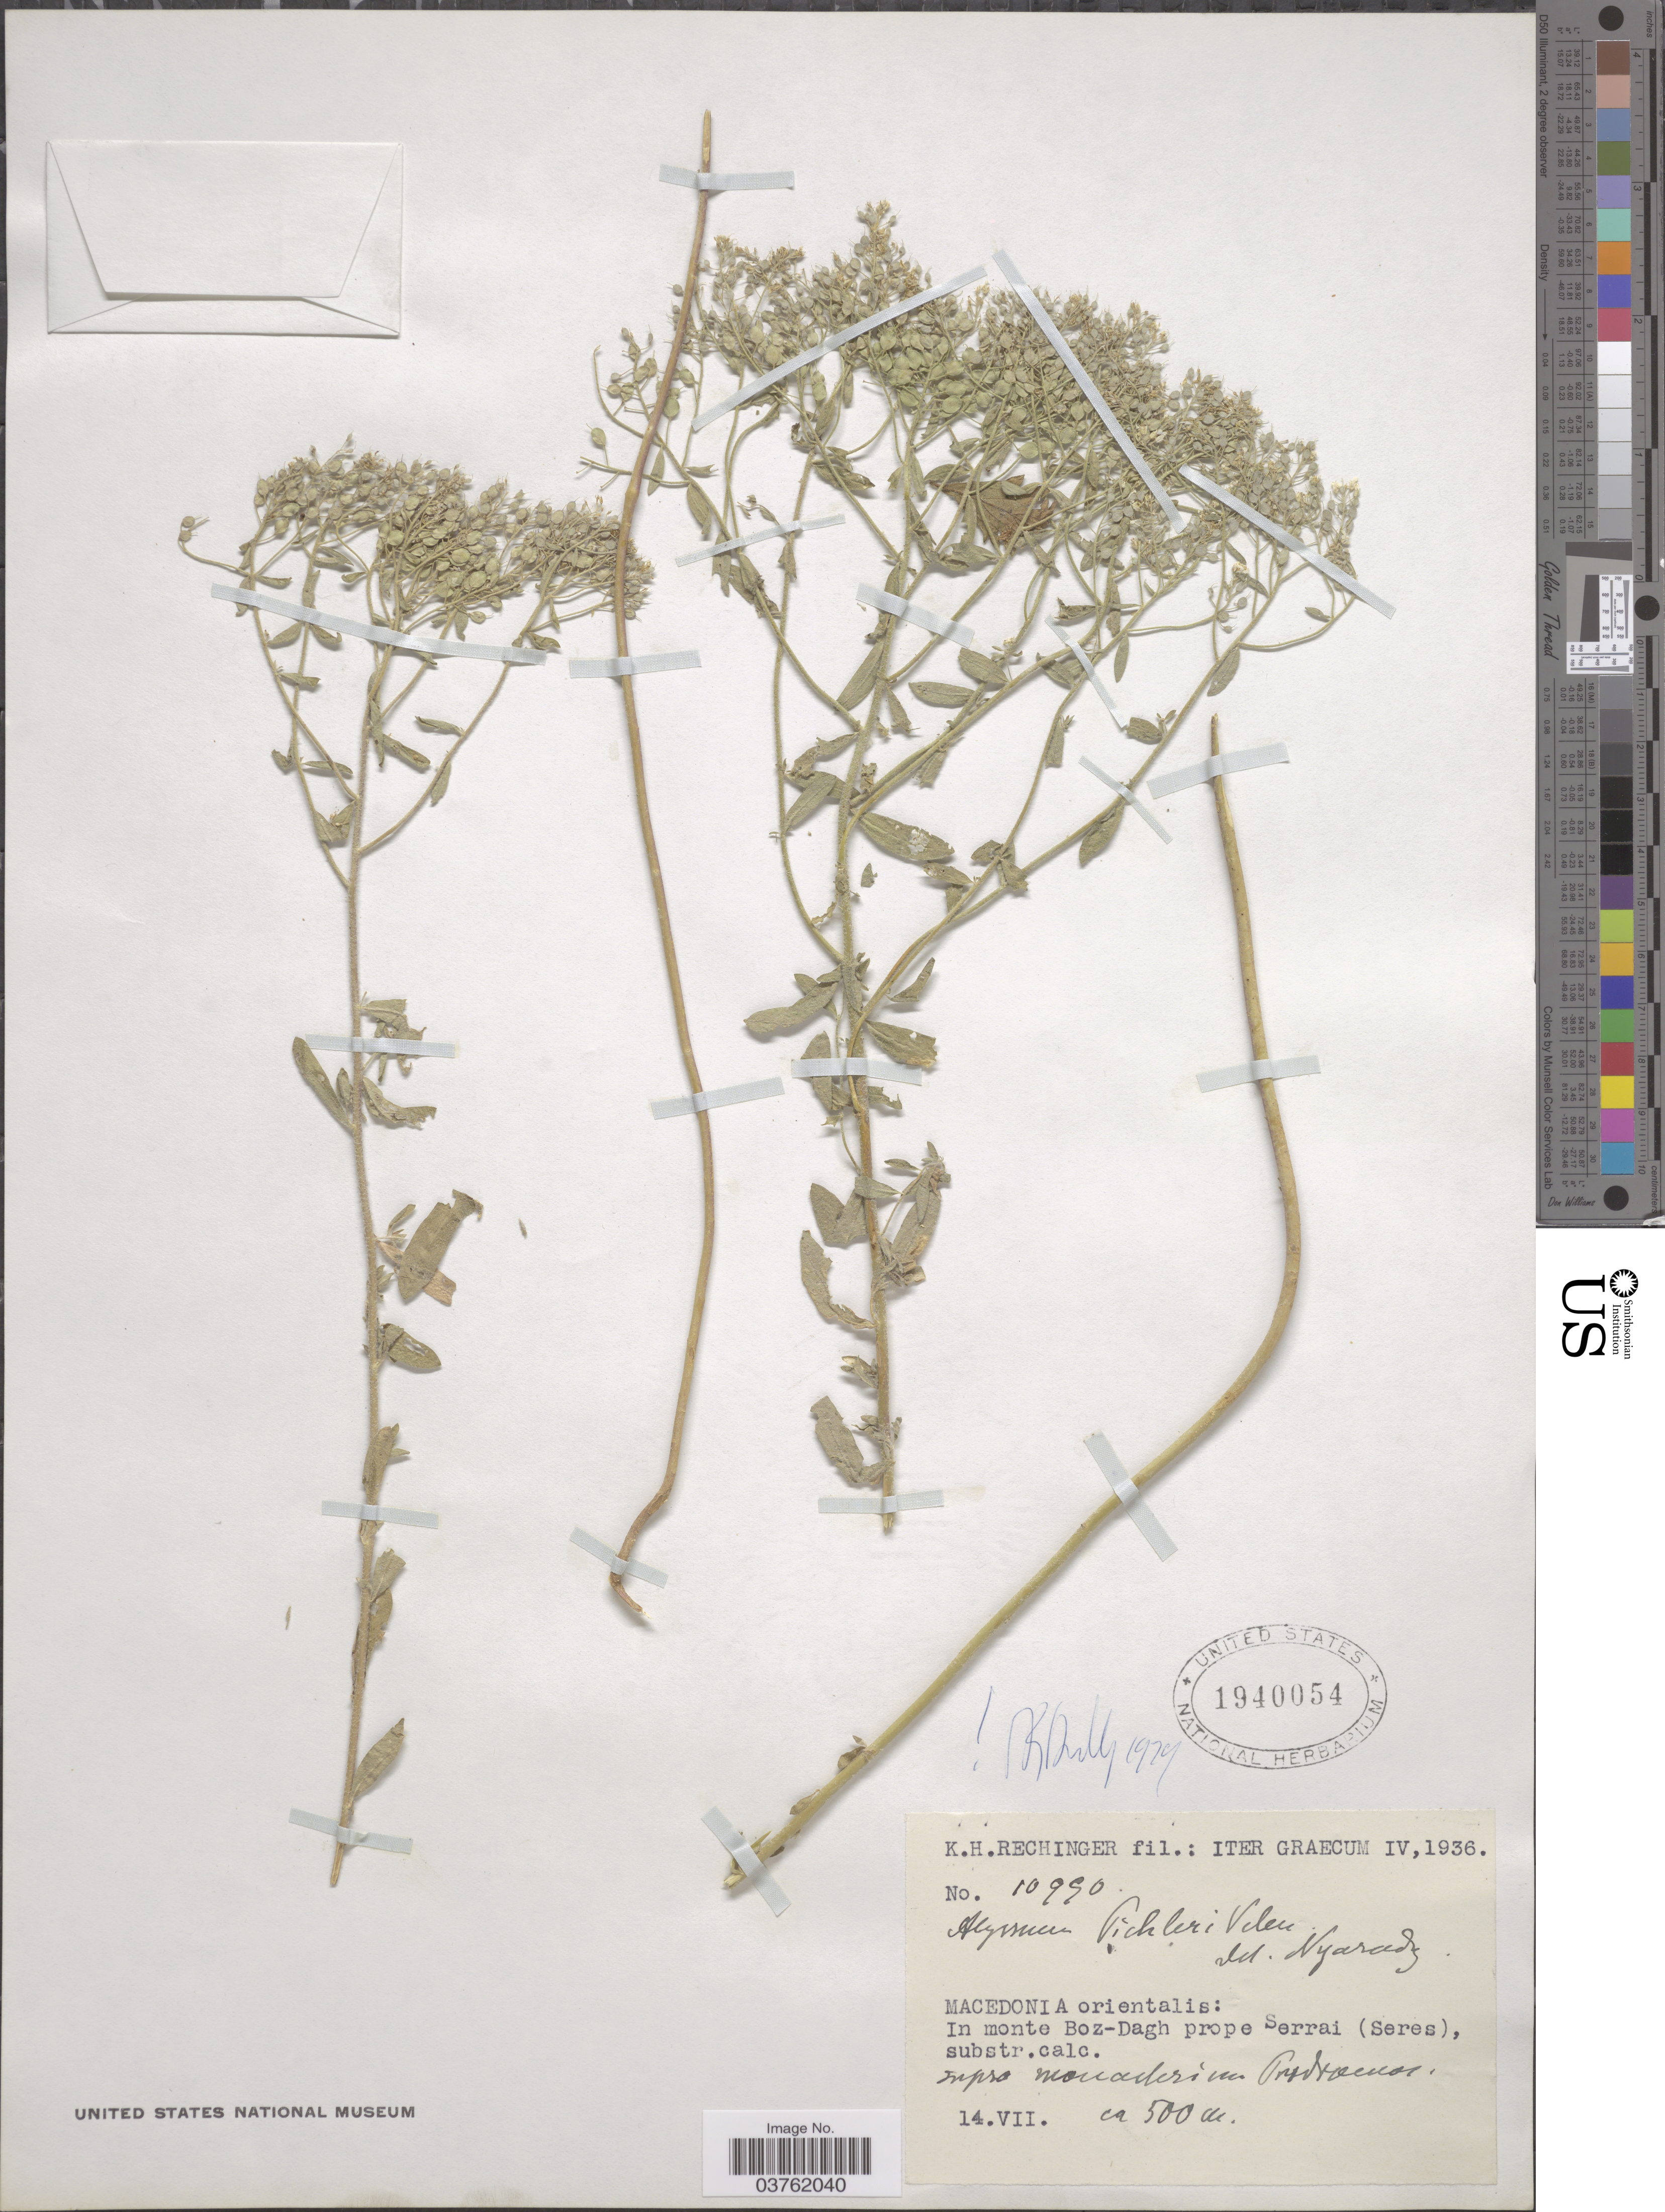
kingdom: Plantae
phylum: Tracheophyta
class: Magnoliopsida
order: Brassicales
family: Brassicaceae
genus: Alyssum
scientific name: Alyssum pichleri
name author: Velen.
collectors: K. H. Rechinger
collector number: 10950*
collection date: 1936-07-14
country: Greece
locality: Macedonia orientalis: In monte Boz-Dagh prope Serrai (Seres). Supra monasterium Prodromos.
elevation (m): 500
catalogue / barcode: US 1940054